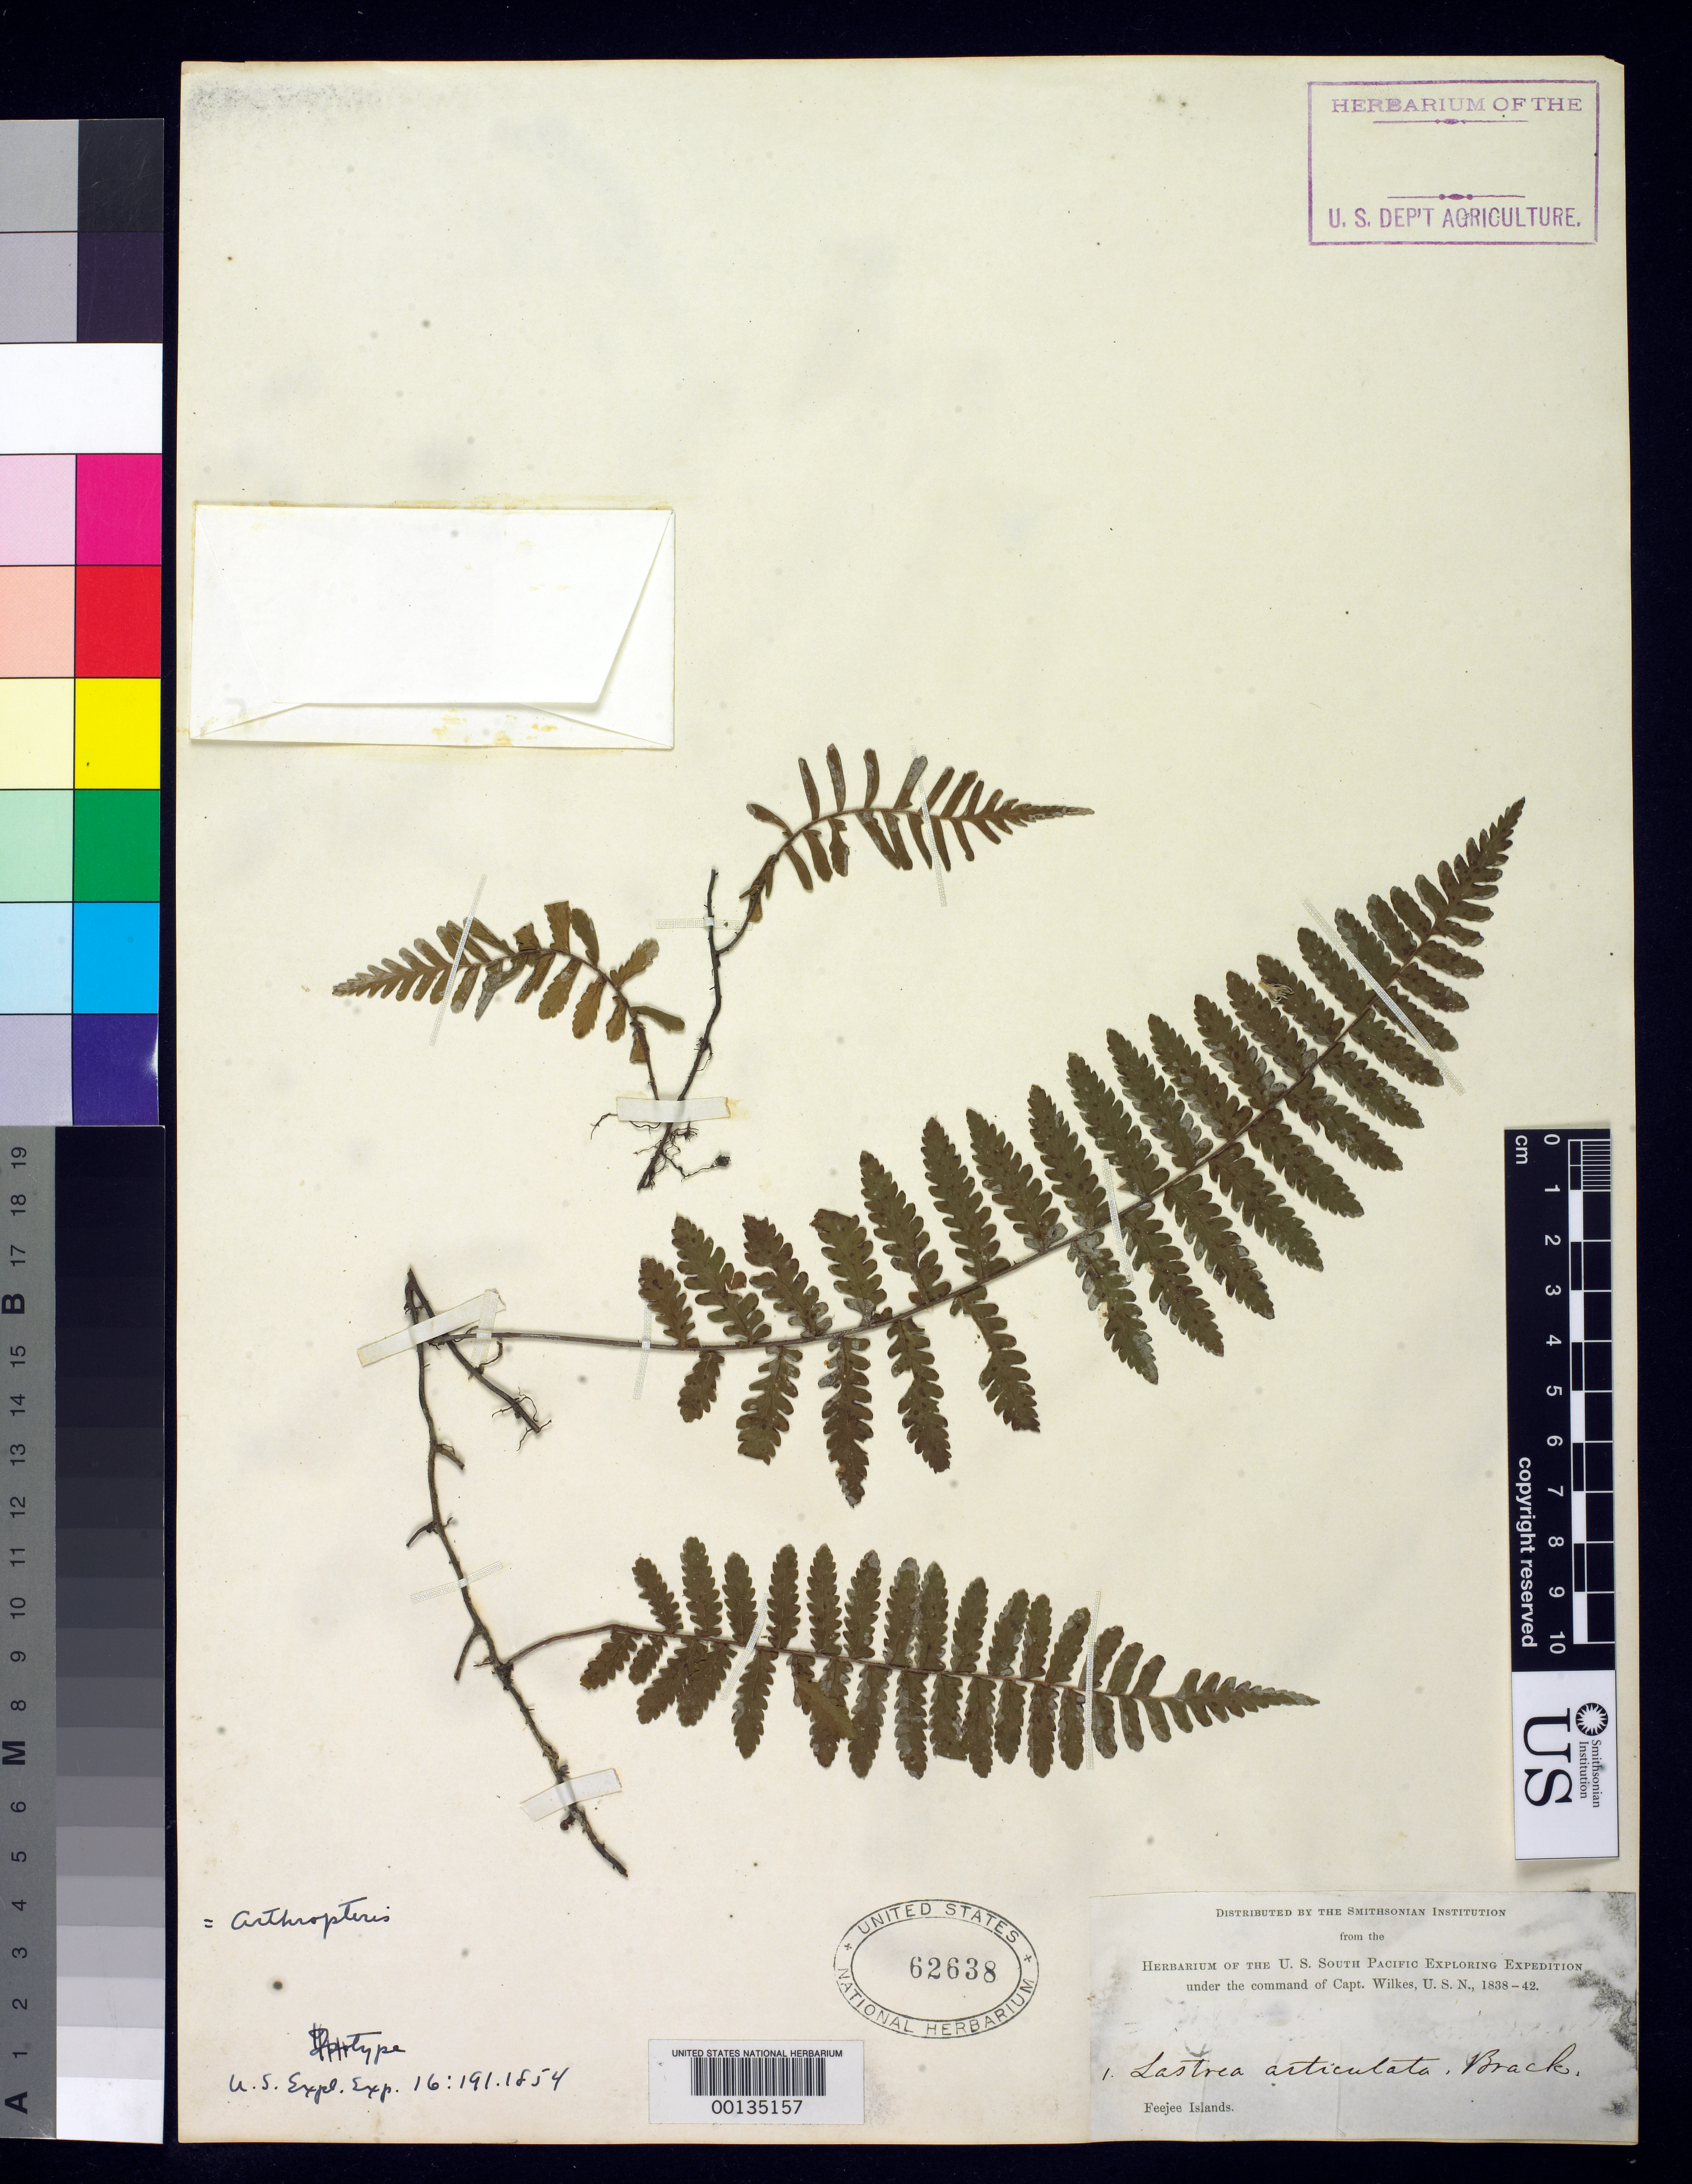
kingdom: Plantae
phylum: Tracheophyta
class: Polypodiopsida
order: Polypodiales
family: Thelypteridaceae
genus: Lastrea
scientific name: Lastrea articulata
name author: Brack. in Wilkes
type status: Holotype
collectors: Wilkes Explor. Exped.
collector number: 1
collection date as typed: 1838 to -- --- 1842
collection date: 1838/1842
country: Fiji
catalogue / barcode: US 62638